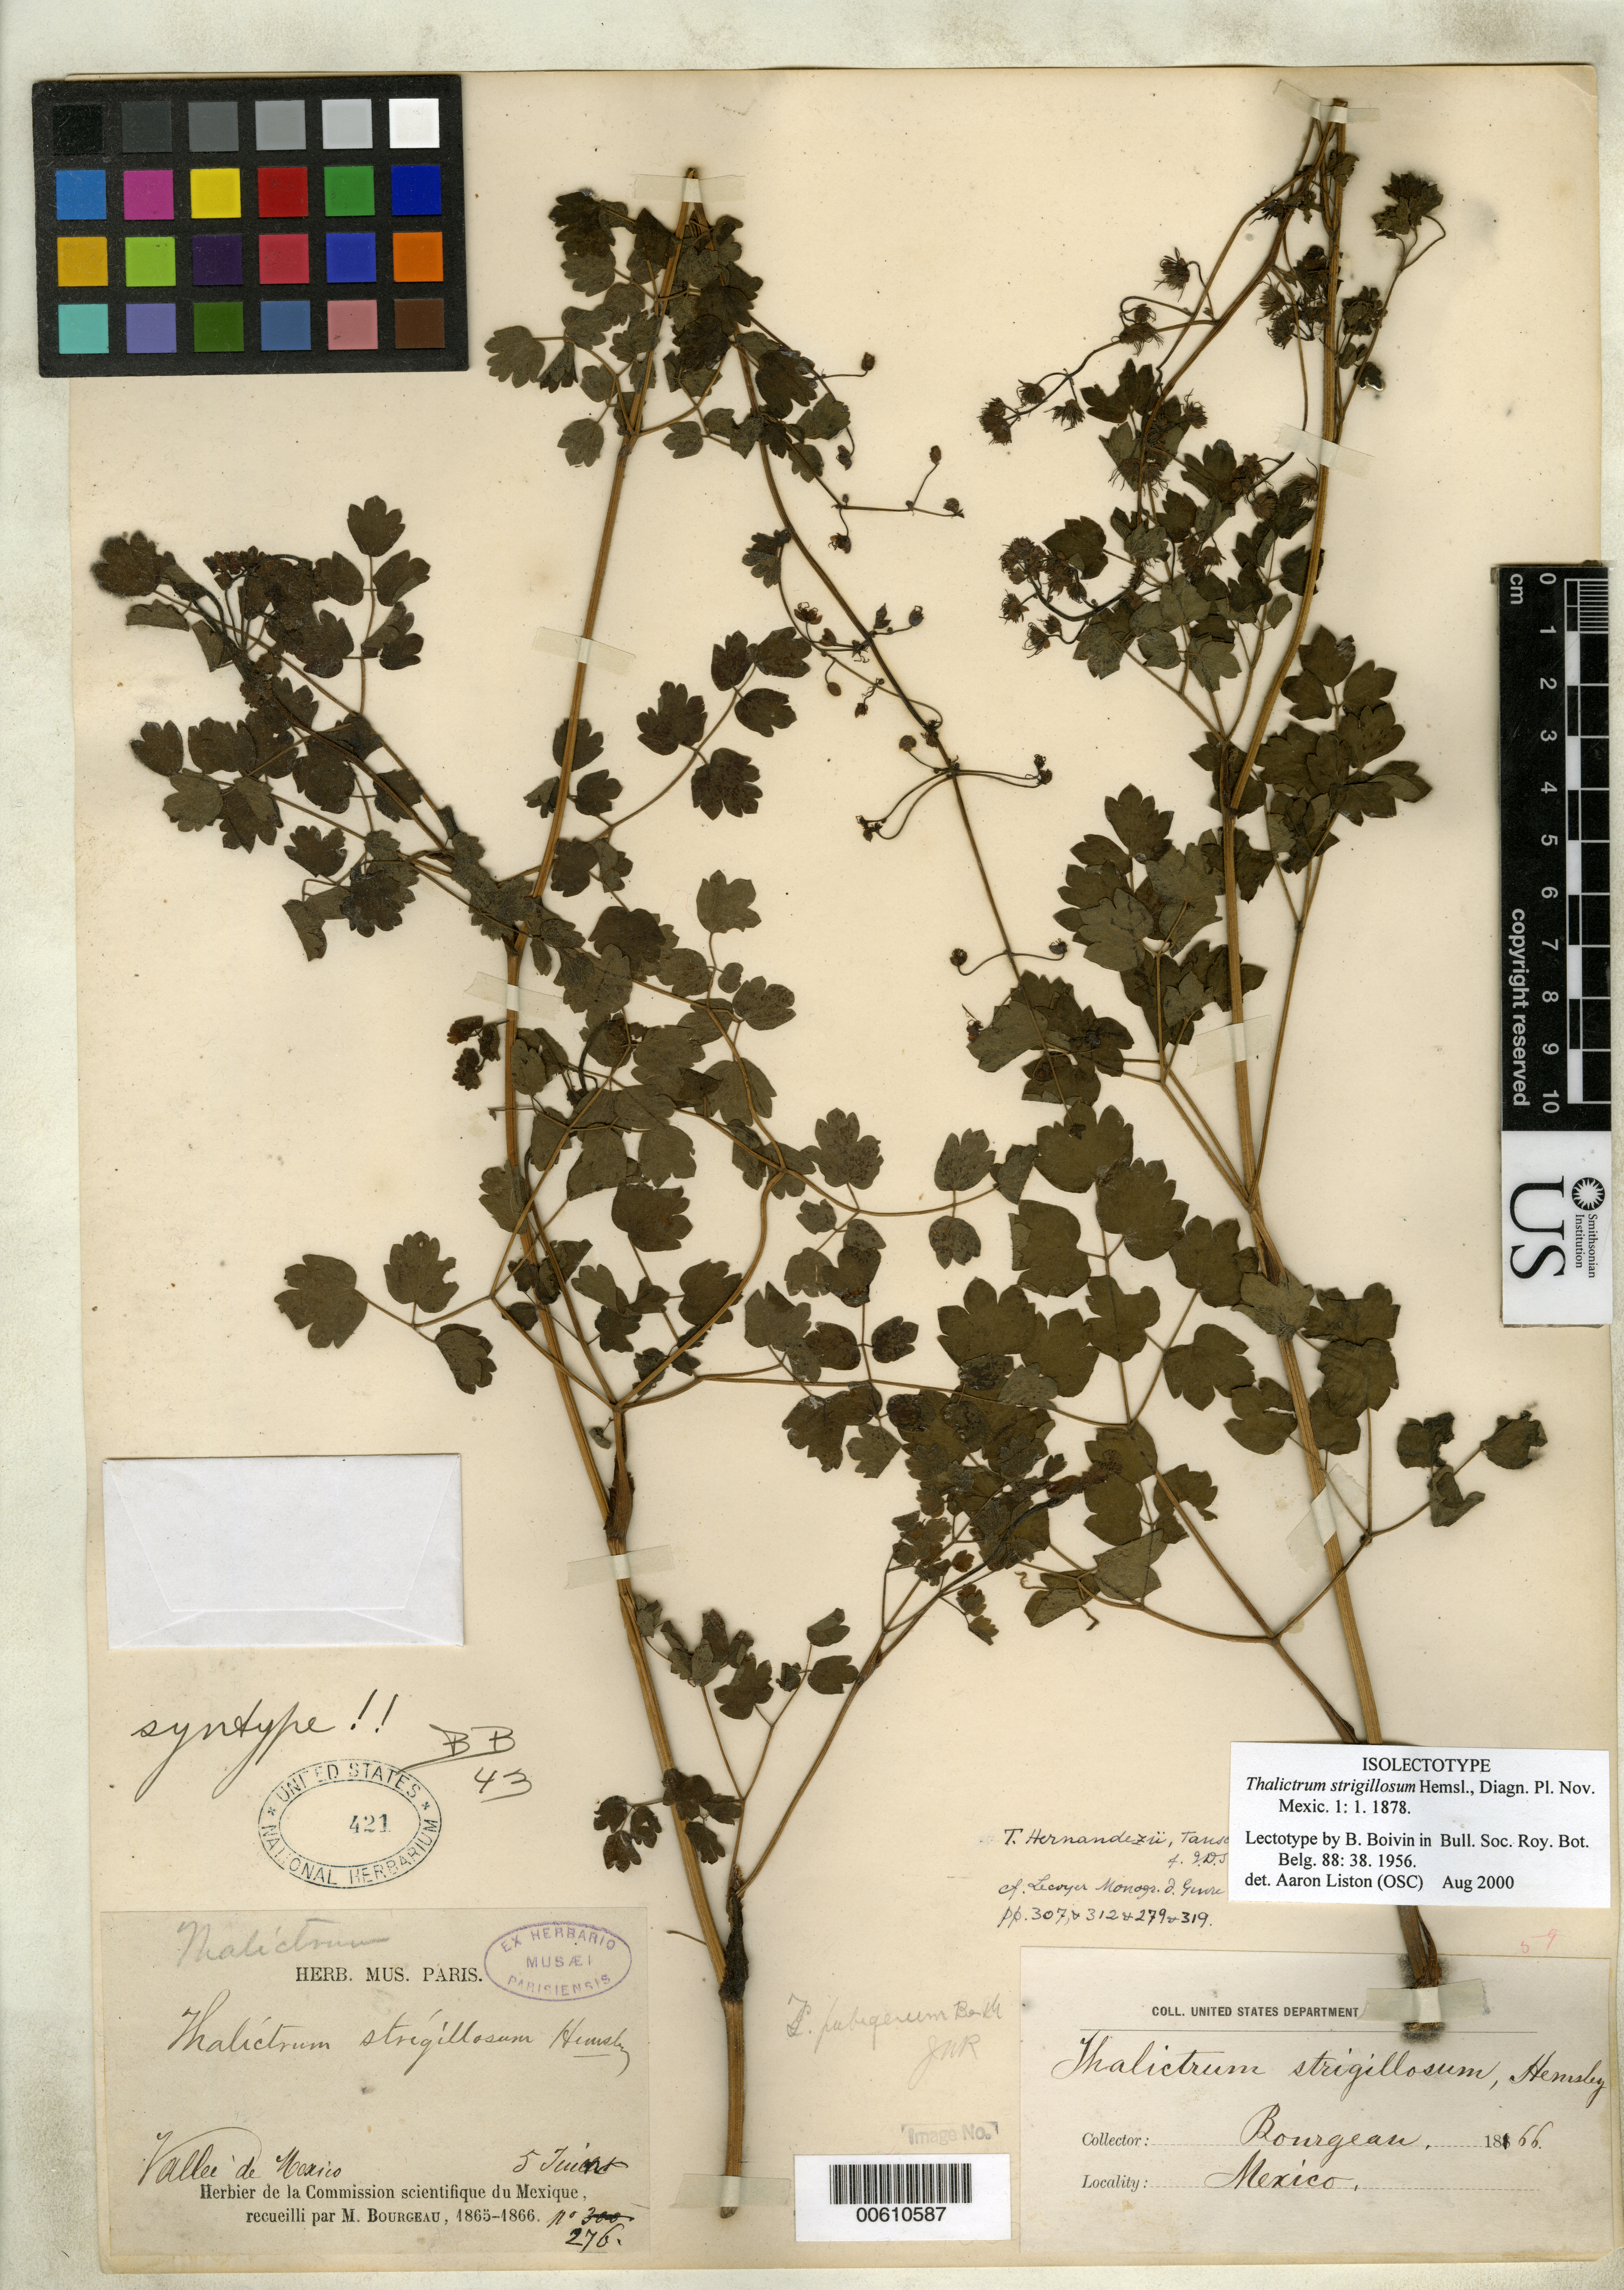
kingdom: Plantae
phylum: Tracheophyta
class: Magnoliopsida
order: Ranunculales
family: Ranunculaceae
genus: Thalictrum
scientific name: Thalictrum strigillosum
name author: Hemsl.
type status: Isolectotype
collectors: E. Bourgeau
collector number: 276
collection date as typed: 05 Jul 1866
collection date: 1866-07-05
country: Mexico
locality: Vallee de Mexico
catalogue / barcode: US 421